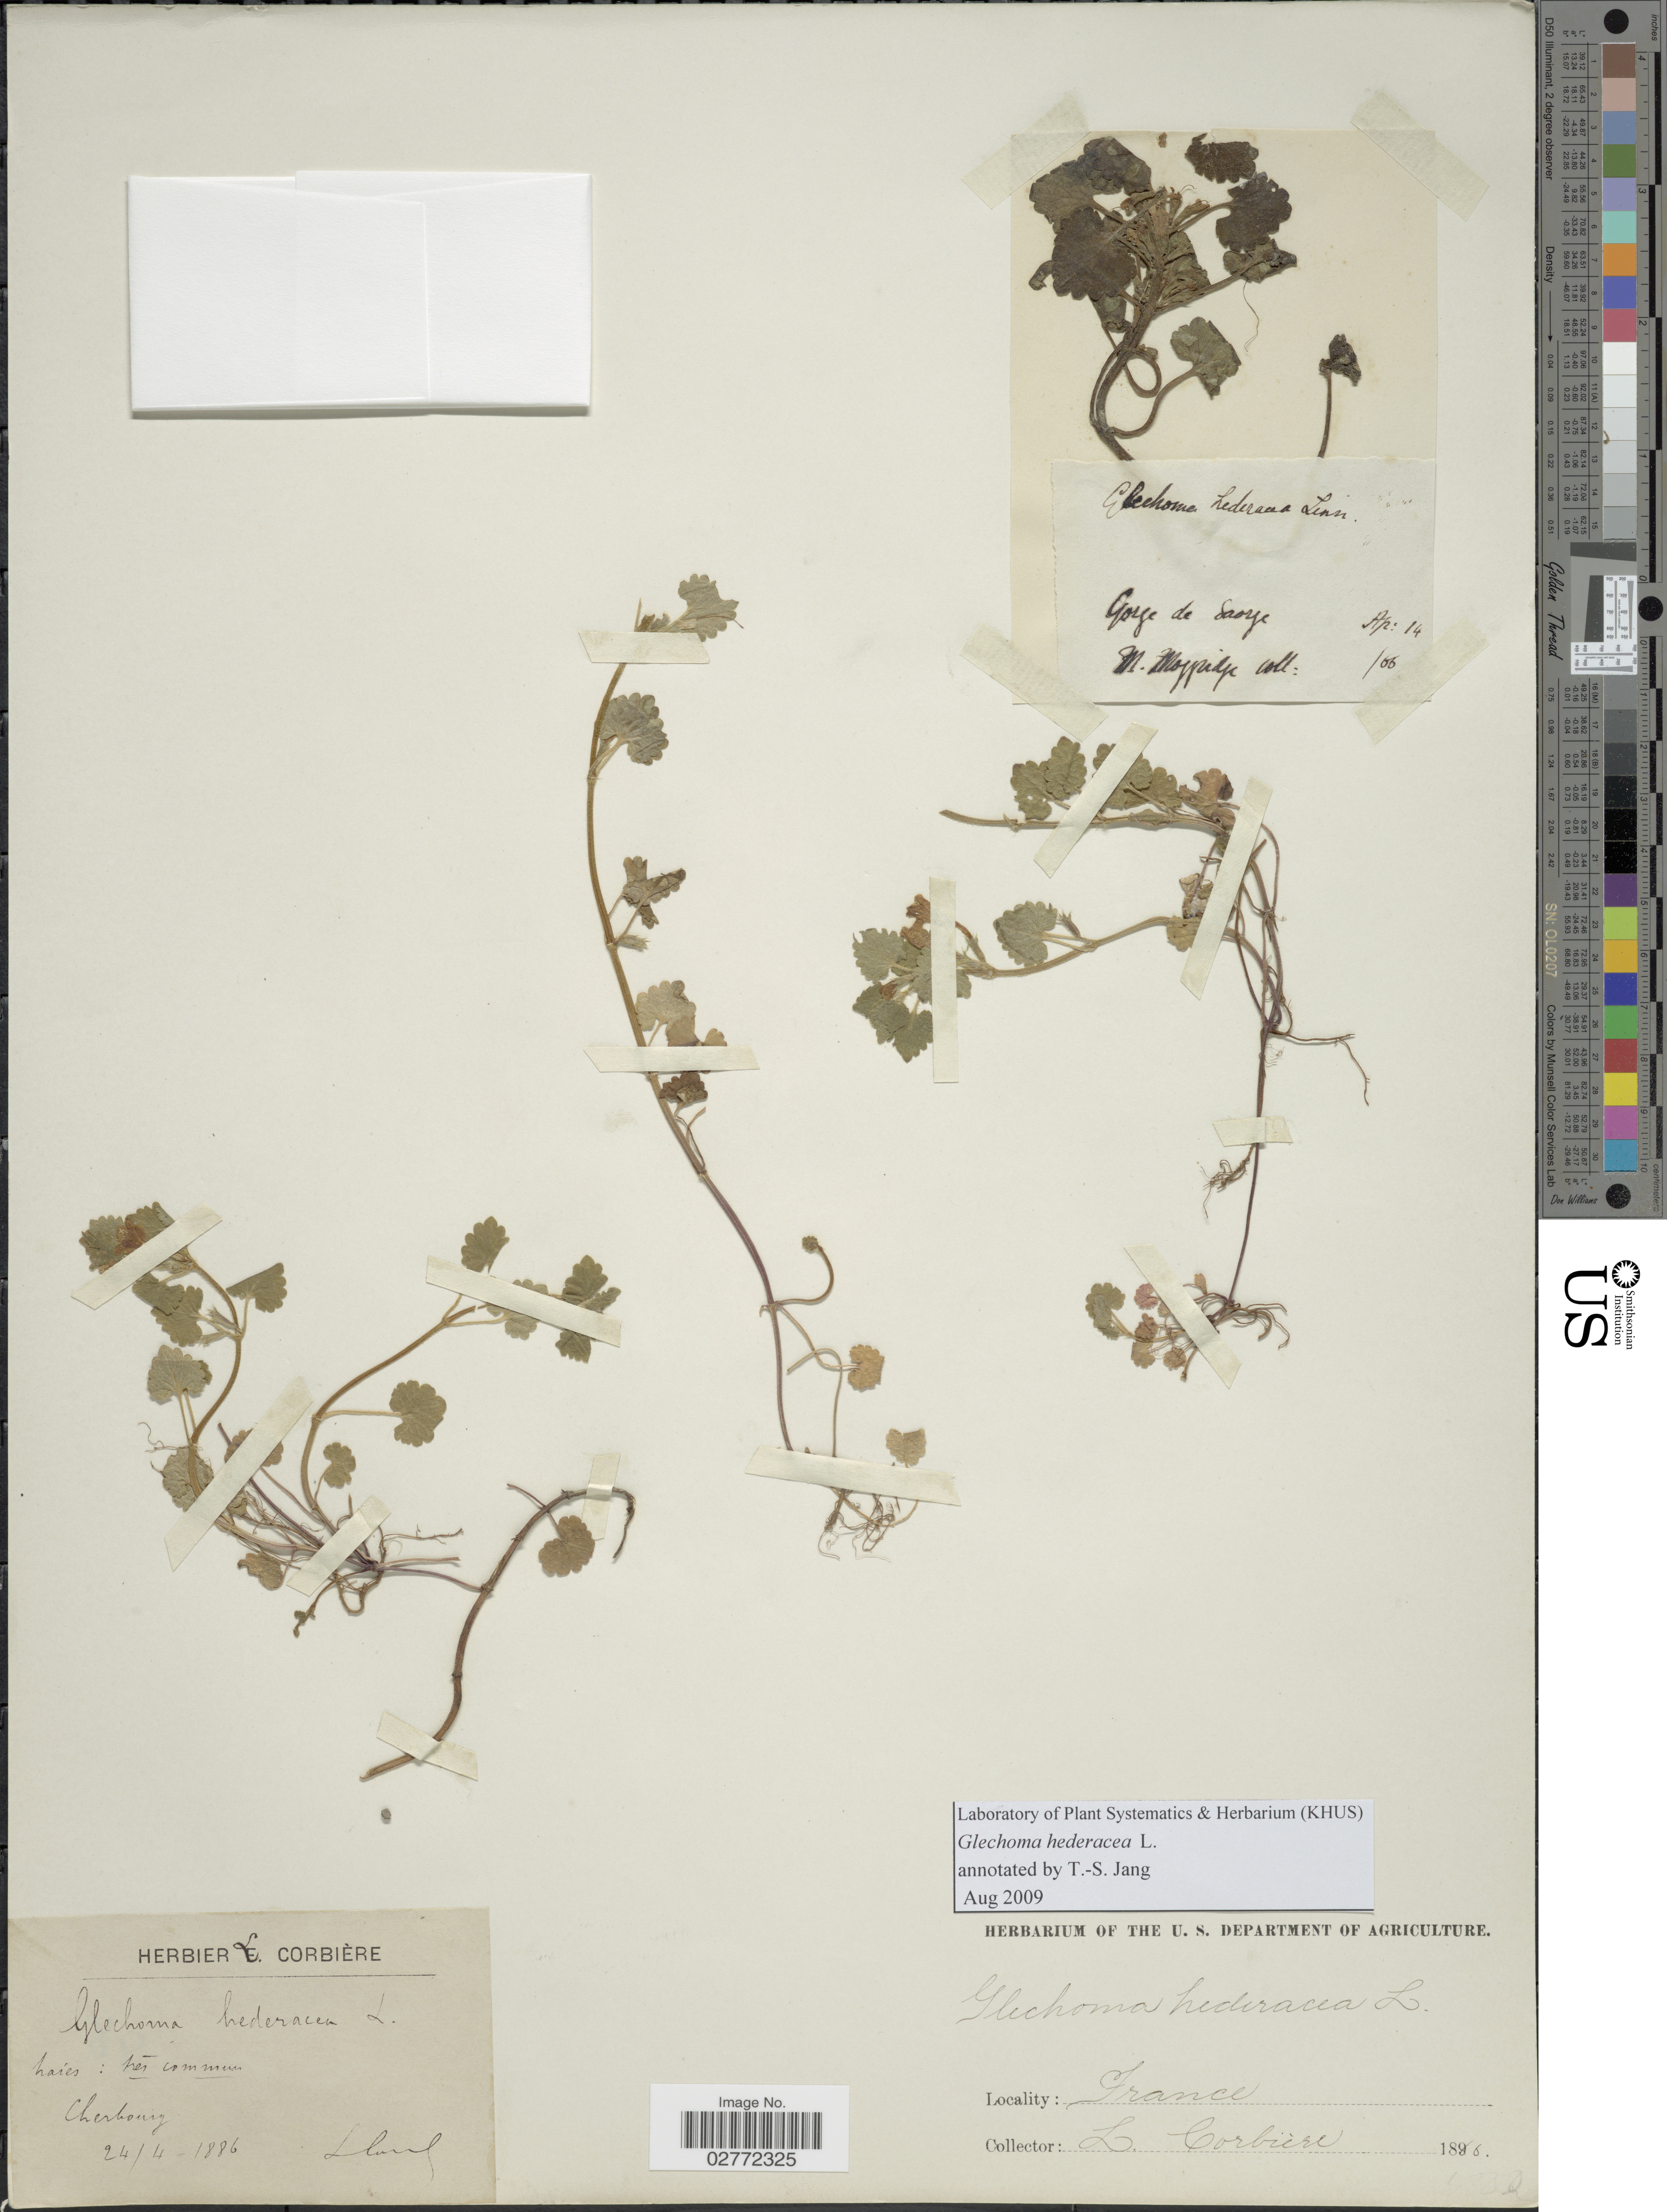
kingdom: Plantae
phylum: Tracheophyta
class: Magnoliopsida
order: Lamiales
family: Lamiaceae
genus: Glechoma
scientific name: Glechoma hederacea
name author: L.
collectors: L. Corbière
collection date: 1886-04-24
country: France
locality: Cherbourg.